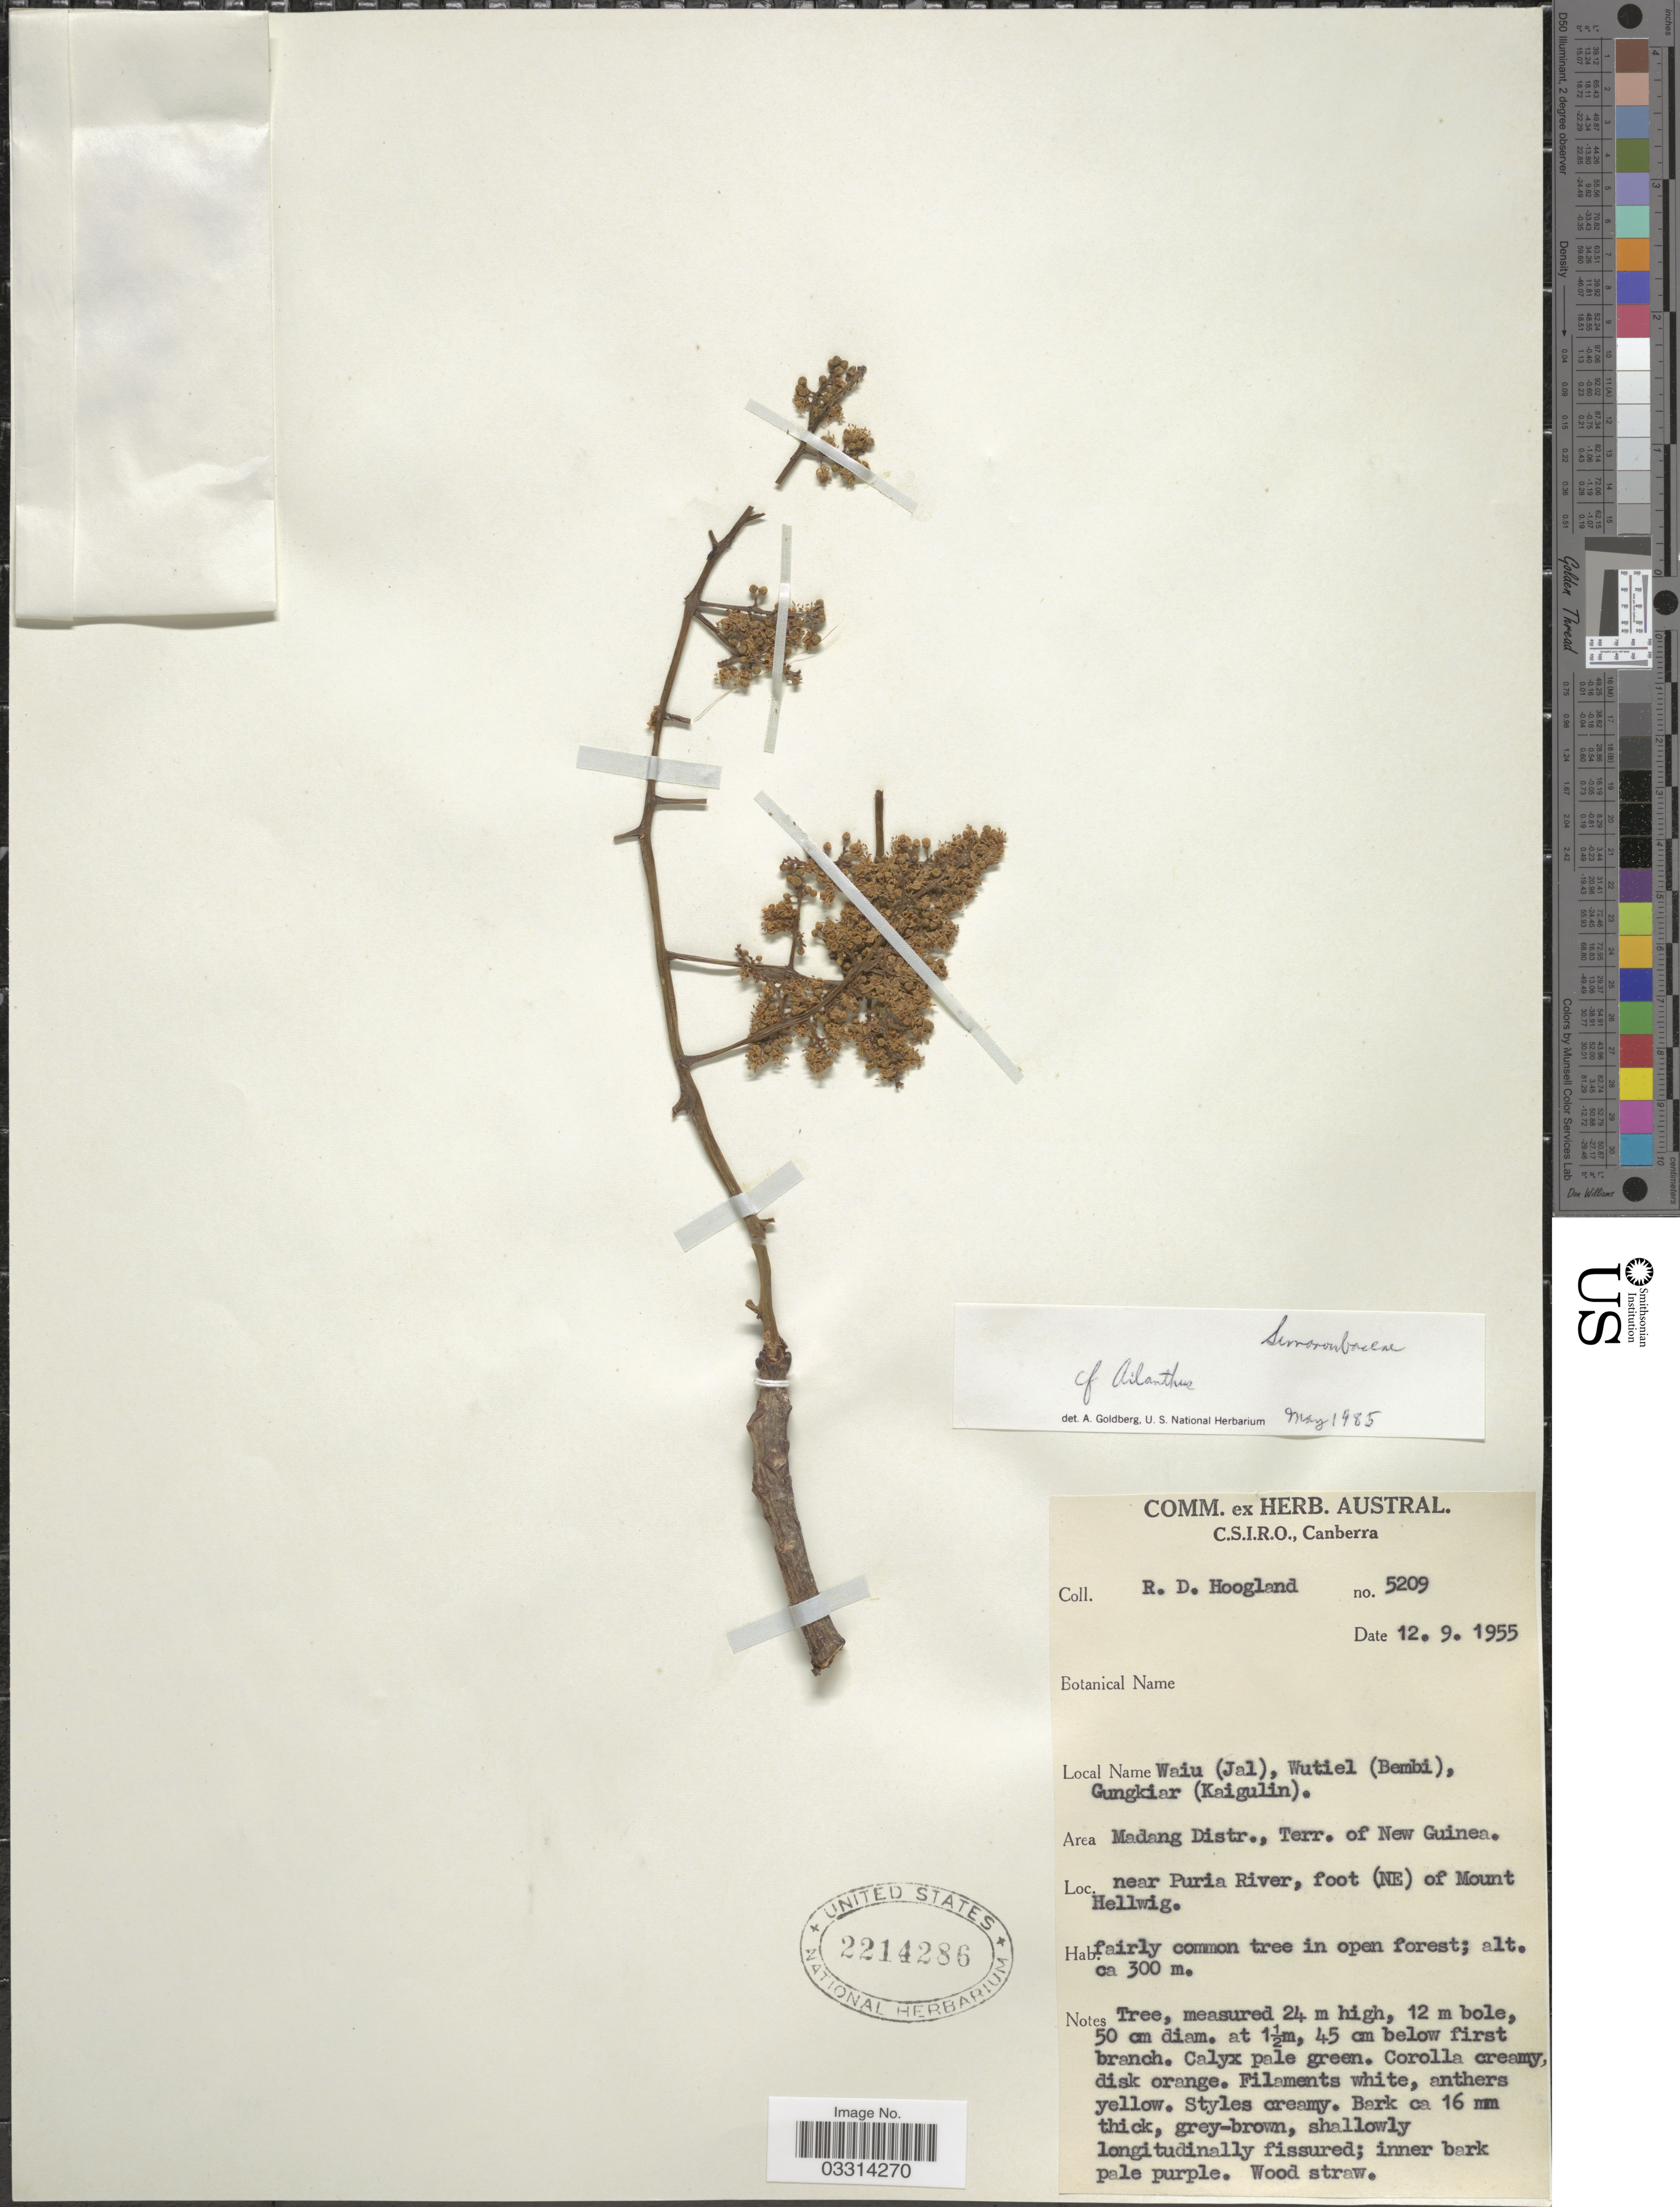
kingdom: Plantae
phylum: Tracheophyta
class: Magnoliopsida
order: Sapindales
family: Simaroubaceae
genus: Ailanthus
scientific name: Ailanthus sp.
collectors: R. D. Hoogland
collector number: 5209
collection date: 1955-09-12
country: Papua New Guinea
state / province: Madang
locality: Waiu (Jal), Wutiel (Bembi), Gungkiar (Kaigulin). Area Madang Distr., Terr. of New Guinea, near Puria River, foot (NE) of Mount Hellwig.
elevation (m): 300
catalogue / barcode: US 2214286